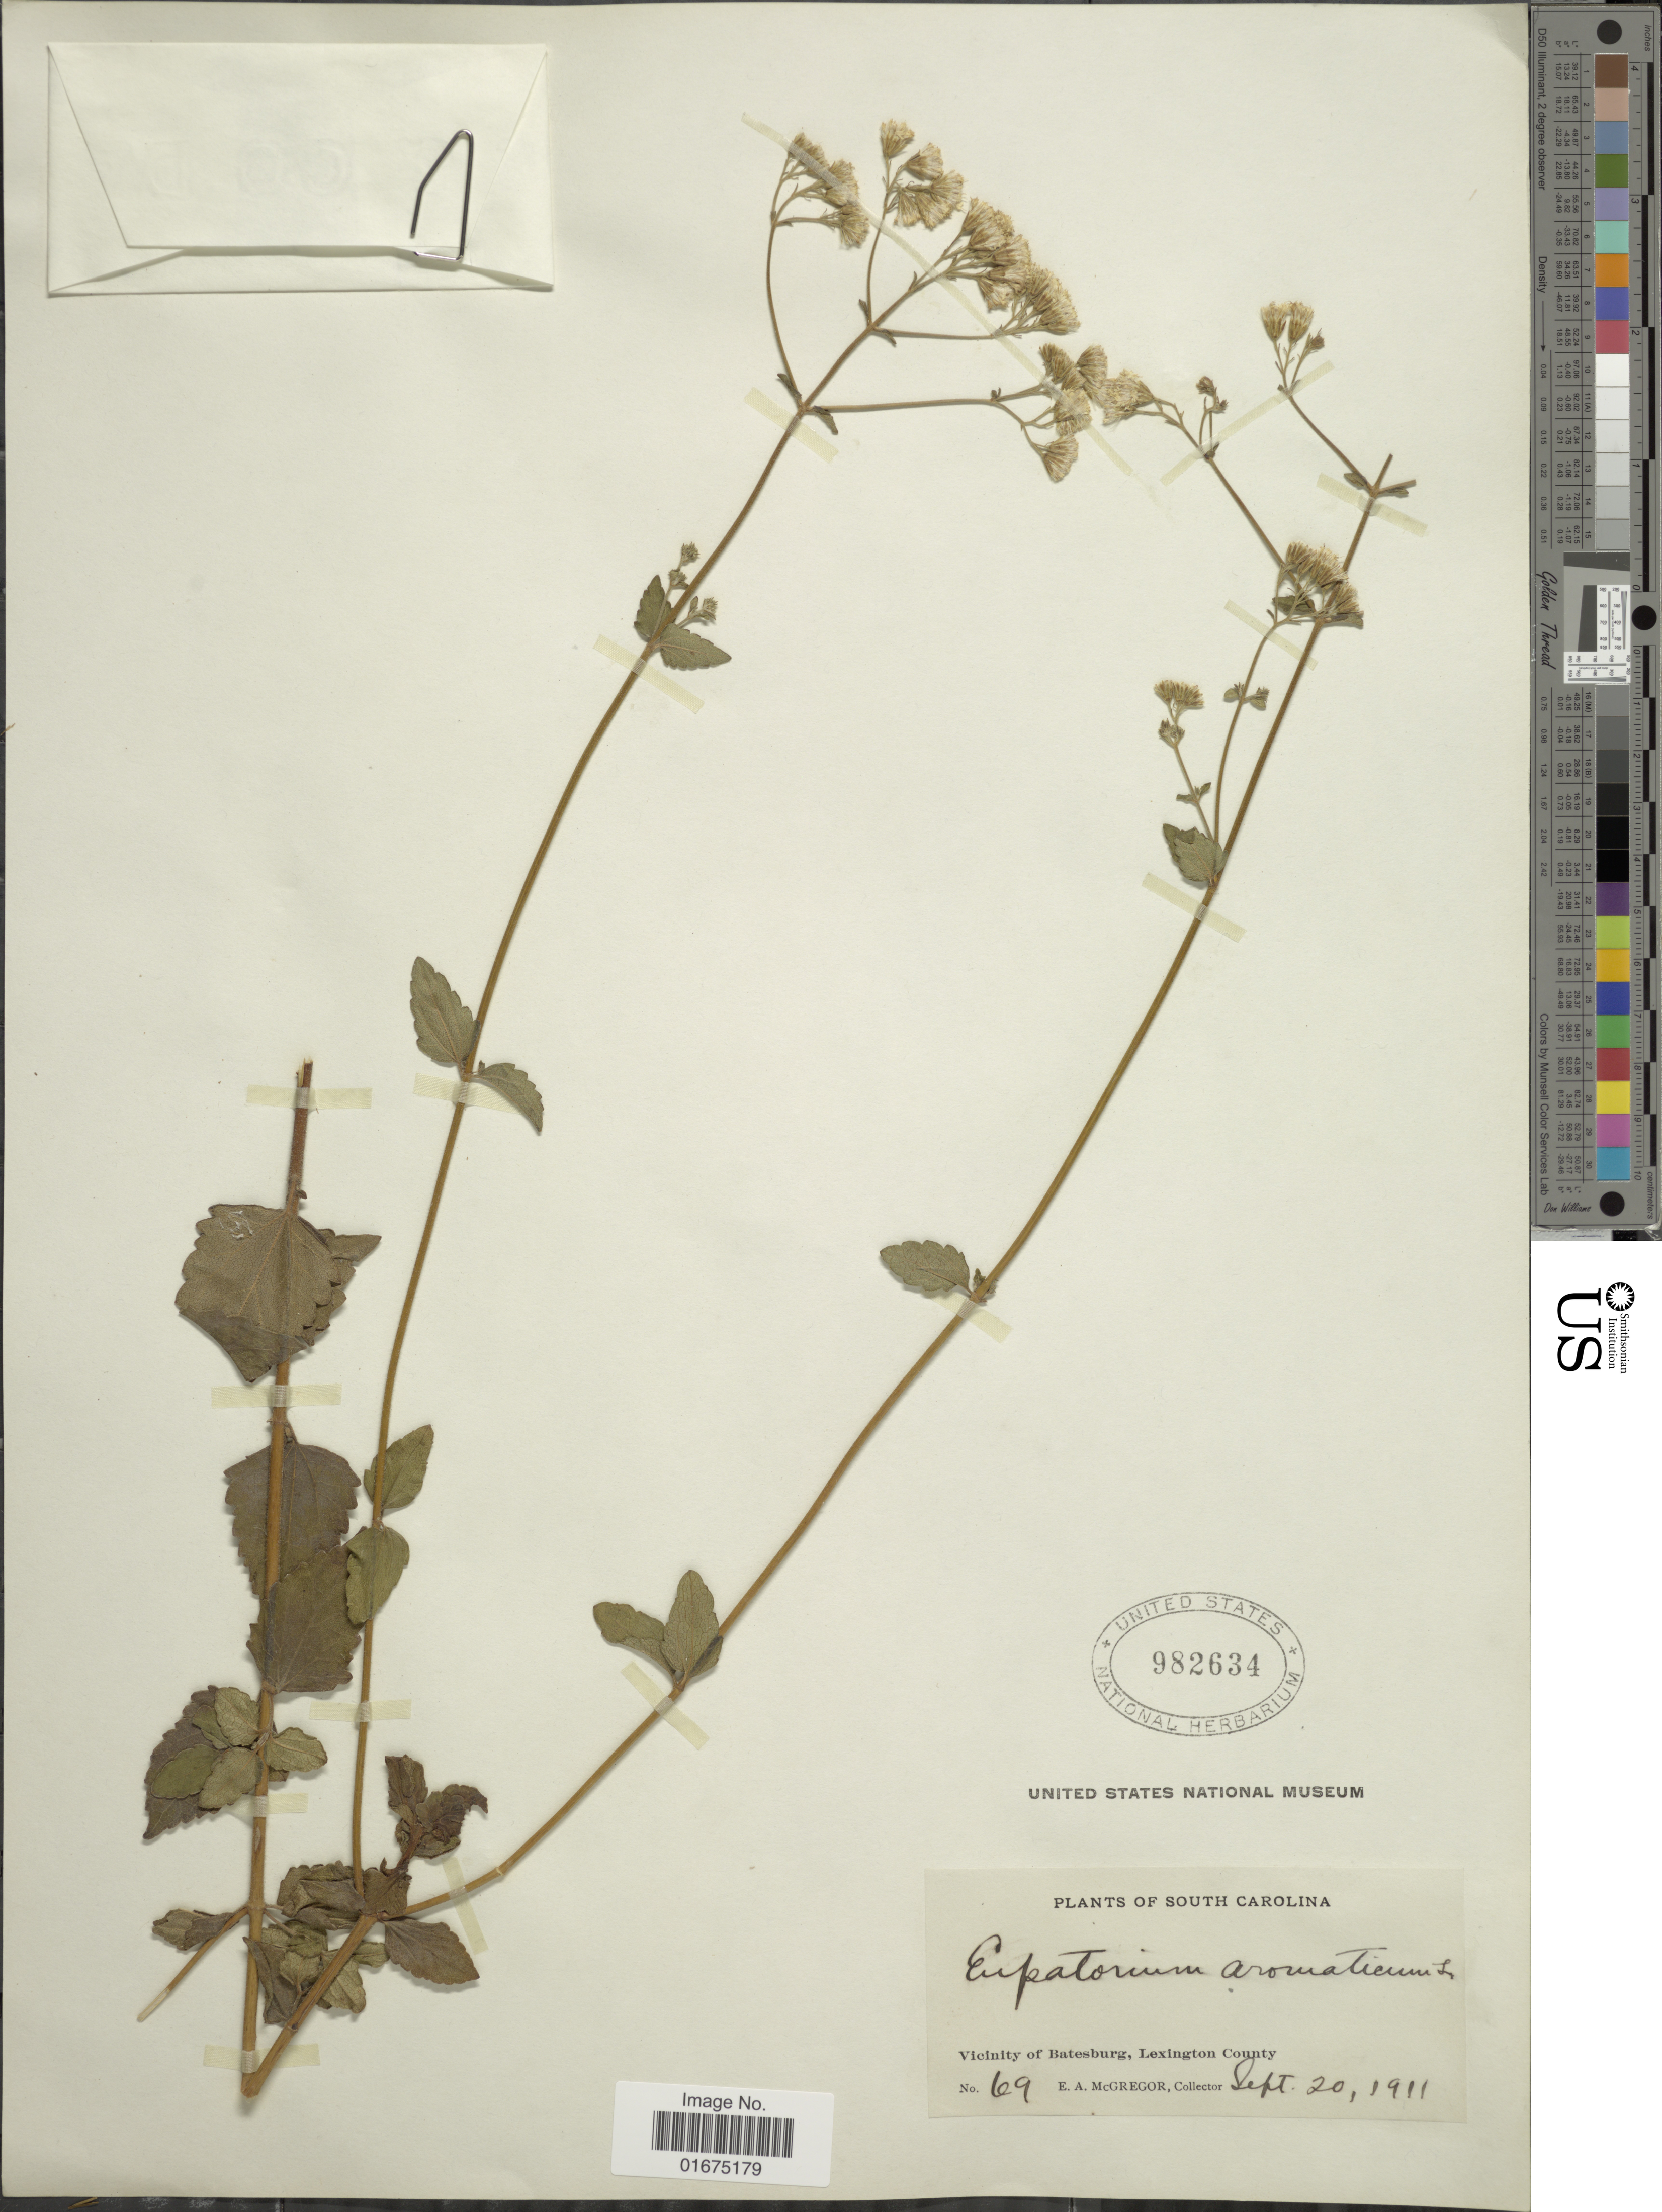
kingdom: Plantae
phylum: Tracheophyta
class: Magnoliopsida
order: Asterales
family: Asteraceae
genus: Ageratina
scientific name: Ageratina aromatica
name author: (L.) Spach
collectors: E. A. McGregor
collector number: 69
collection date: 1911-09-20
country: United States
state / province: South Carolina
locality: Vicinity of Batesburg, Lexington County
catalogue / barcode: US 982634